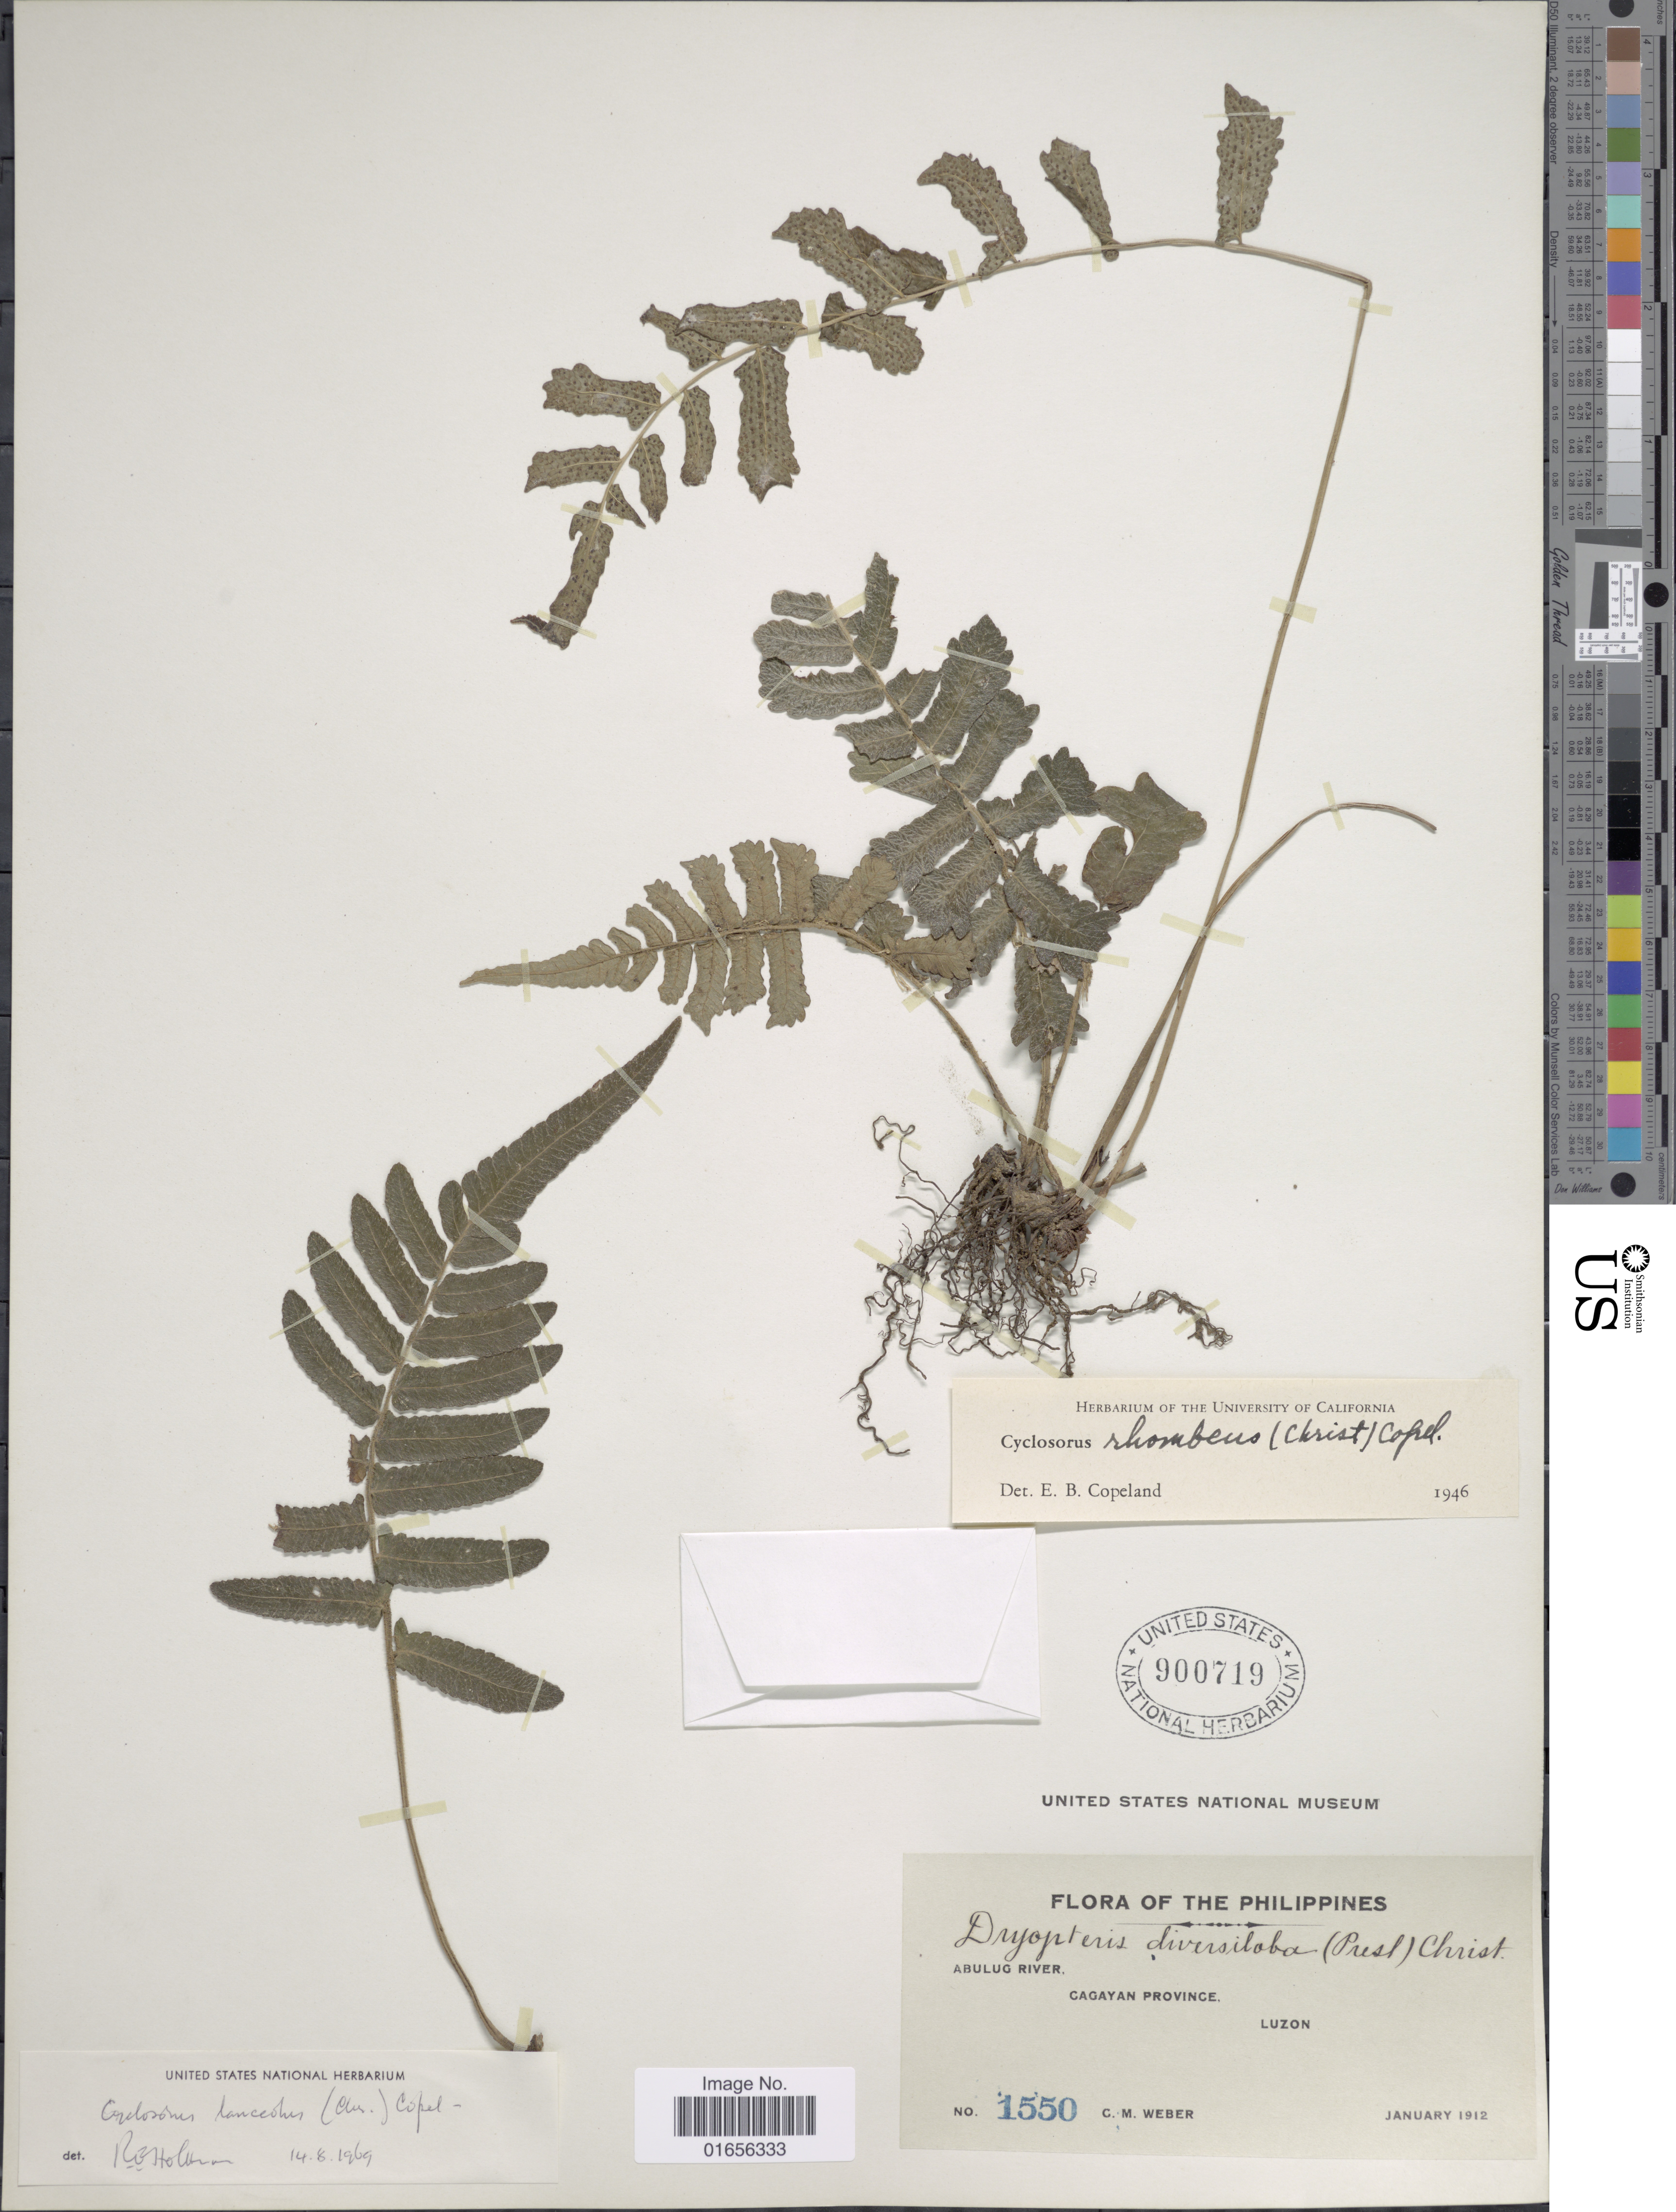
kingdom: Plantae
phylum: Tracheophyta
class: Polypodiopsida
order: Polypodiales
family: Thelypteridaceae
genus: Pronephrium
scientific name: Pronephrium rhombeum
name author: (Christ) Holttum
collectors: C. M. Weber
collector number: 1550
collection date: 1912-01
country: Philippines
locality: The Philippines, Abulug River, Cagayan Province, Luzon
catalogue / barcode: US 900719